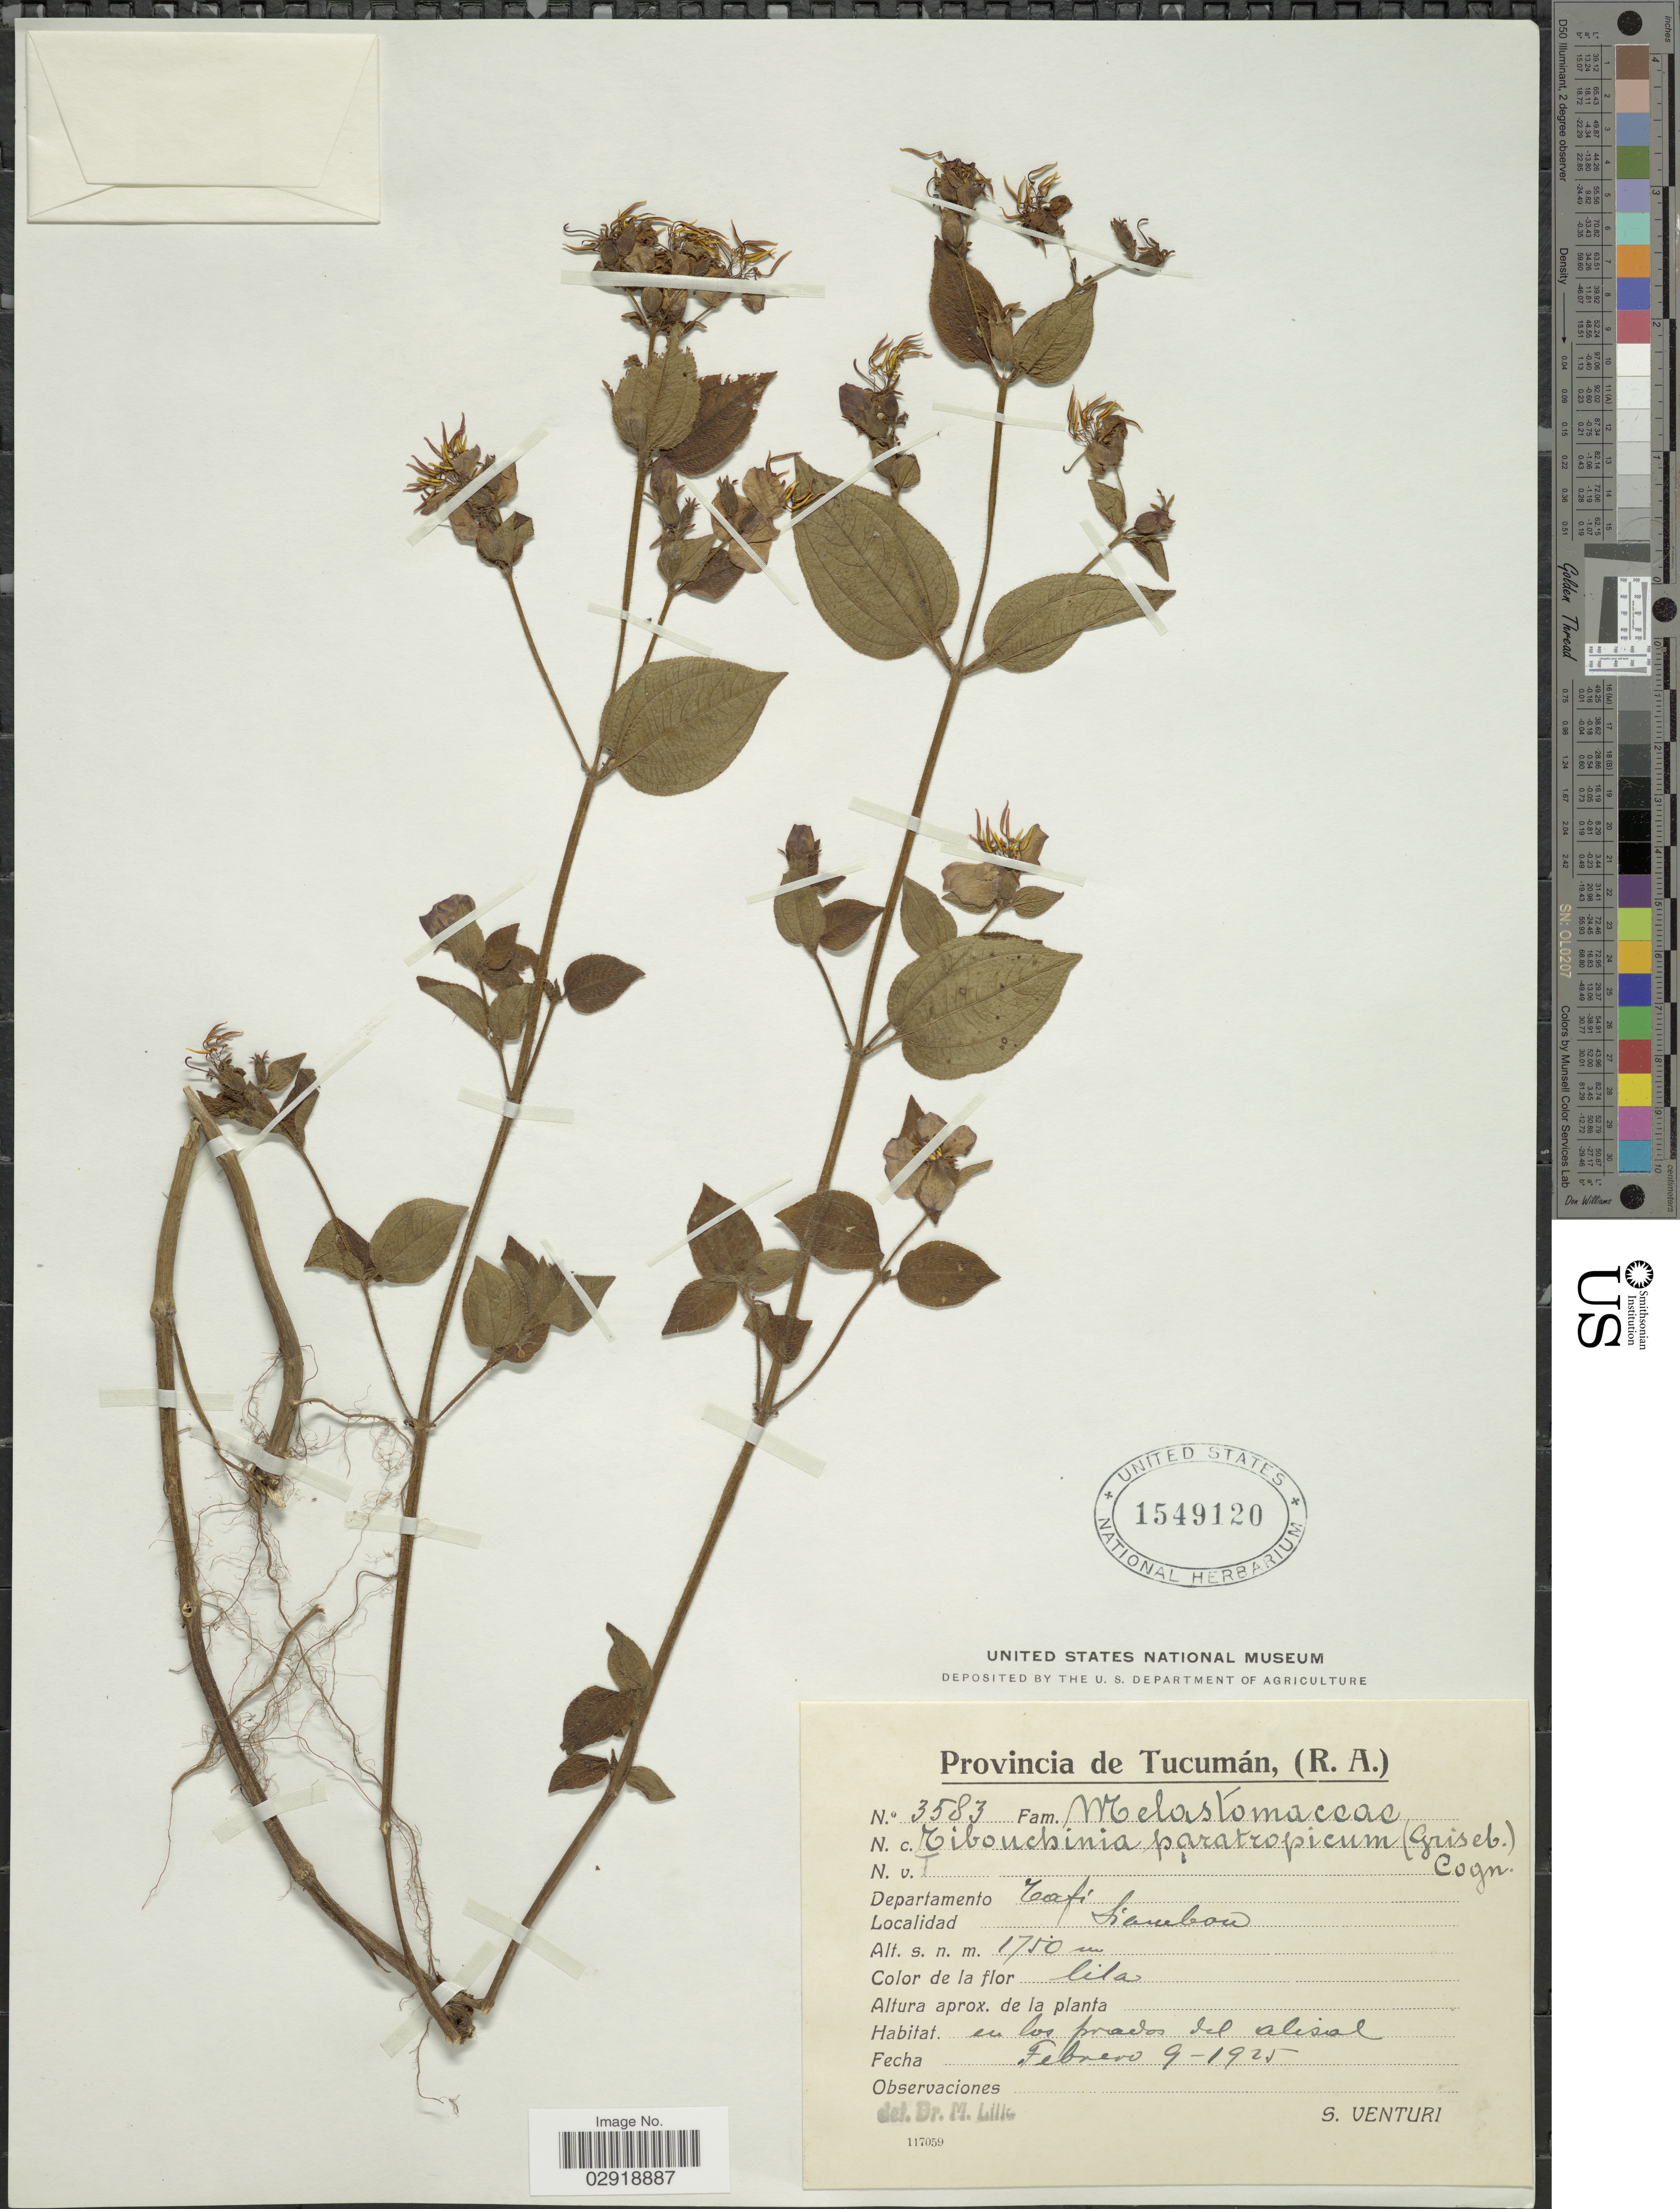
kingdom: Plantae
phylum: Tracheophyta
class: Magnoliopsida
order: Myrtales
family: Melastomataceae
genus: Chaetogastra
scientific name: Chaetogastra paratropica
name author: (Griseb.) P.J.F. Guim. & Michelang.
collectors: S. Venturi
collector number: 3583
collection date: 1925-02-09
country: Argentina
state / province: Tucuman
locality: (R.A.), Departamento Tafi. Siambon.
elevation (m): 1750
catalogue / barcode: US 1549120